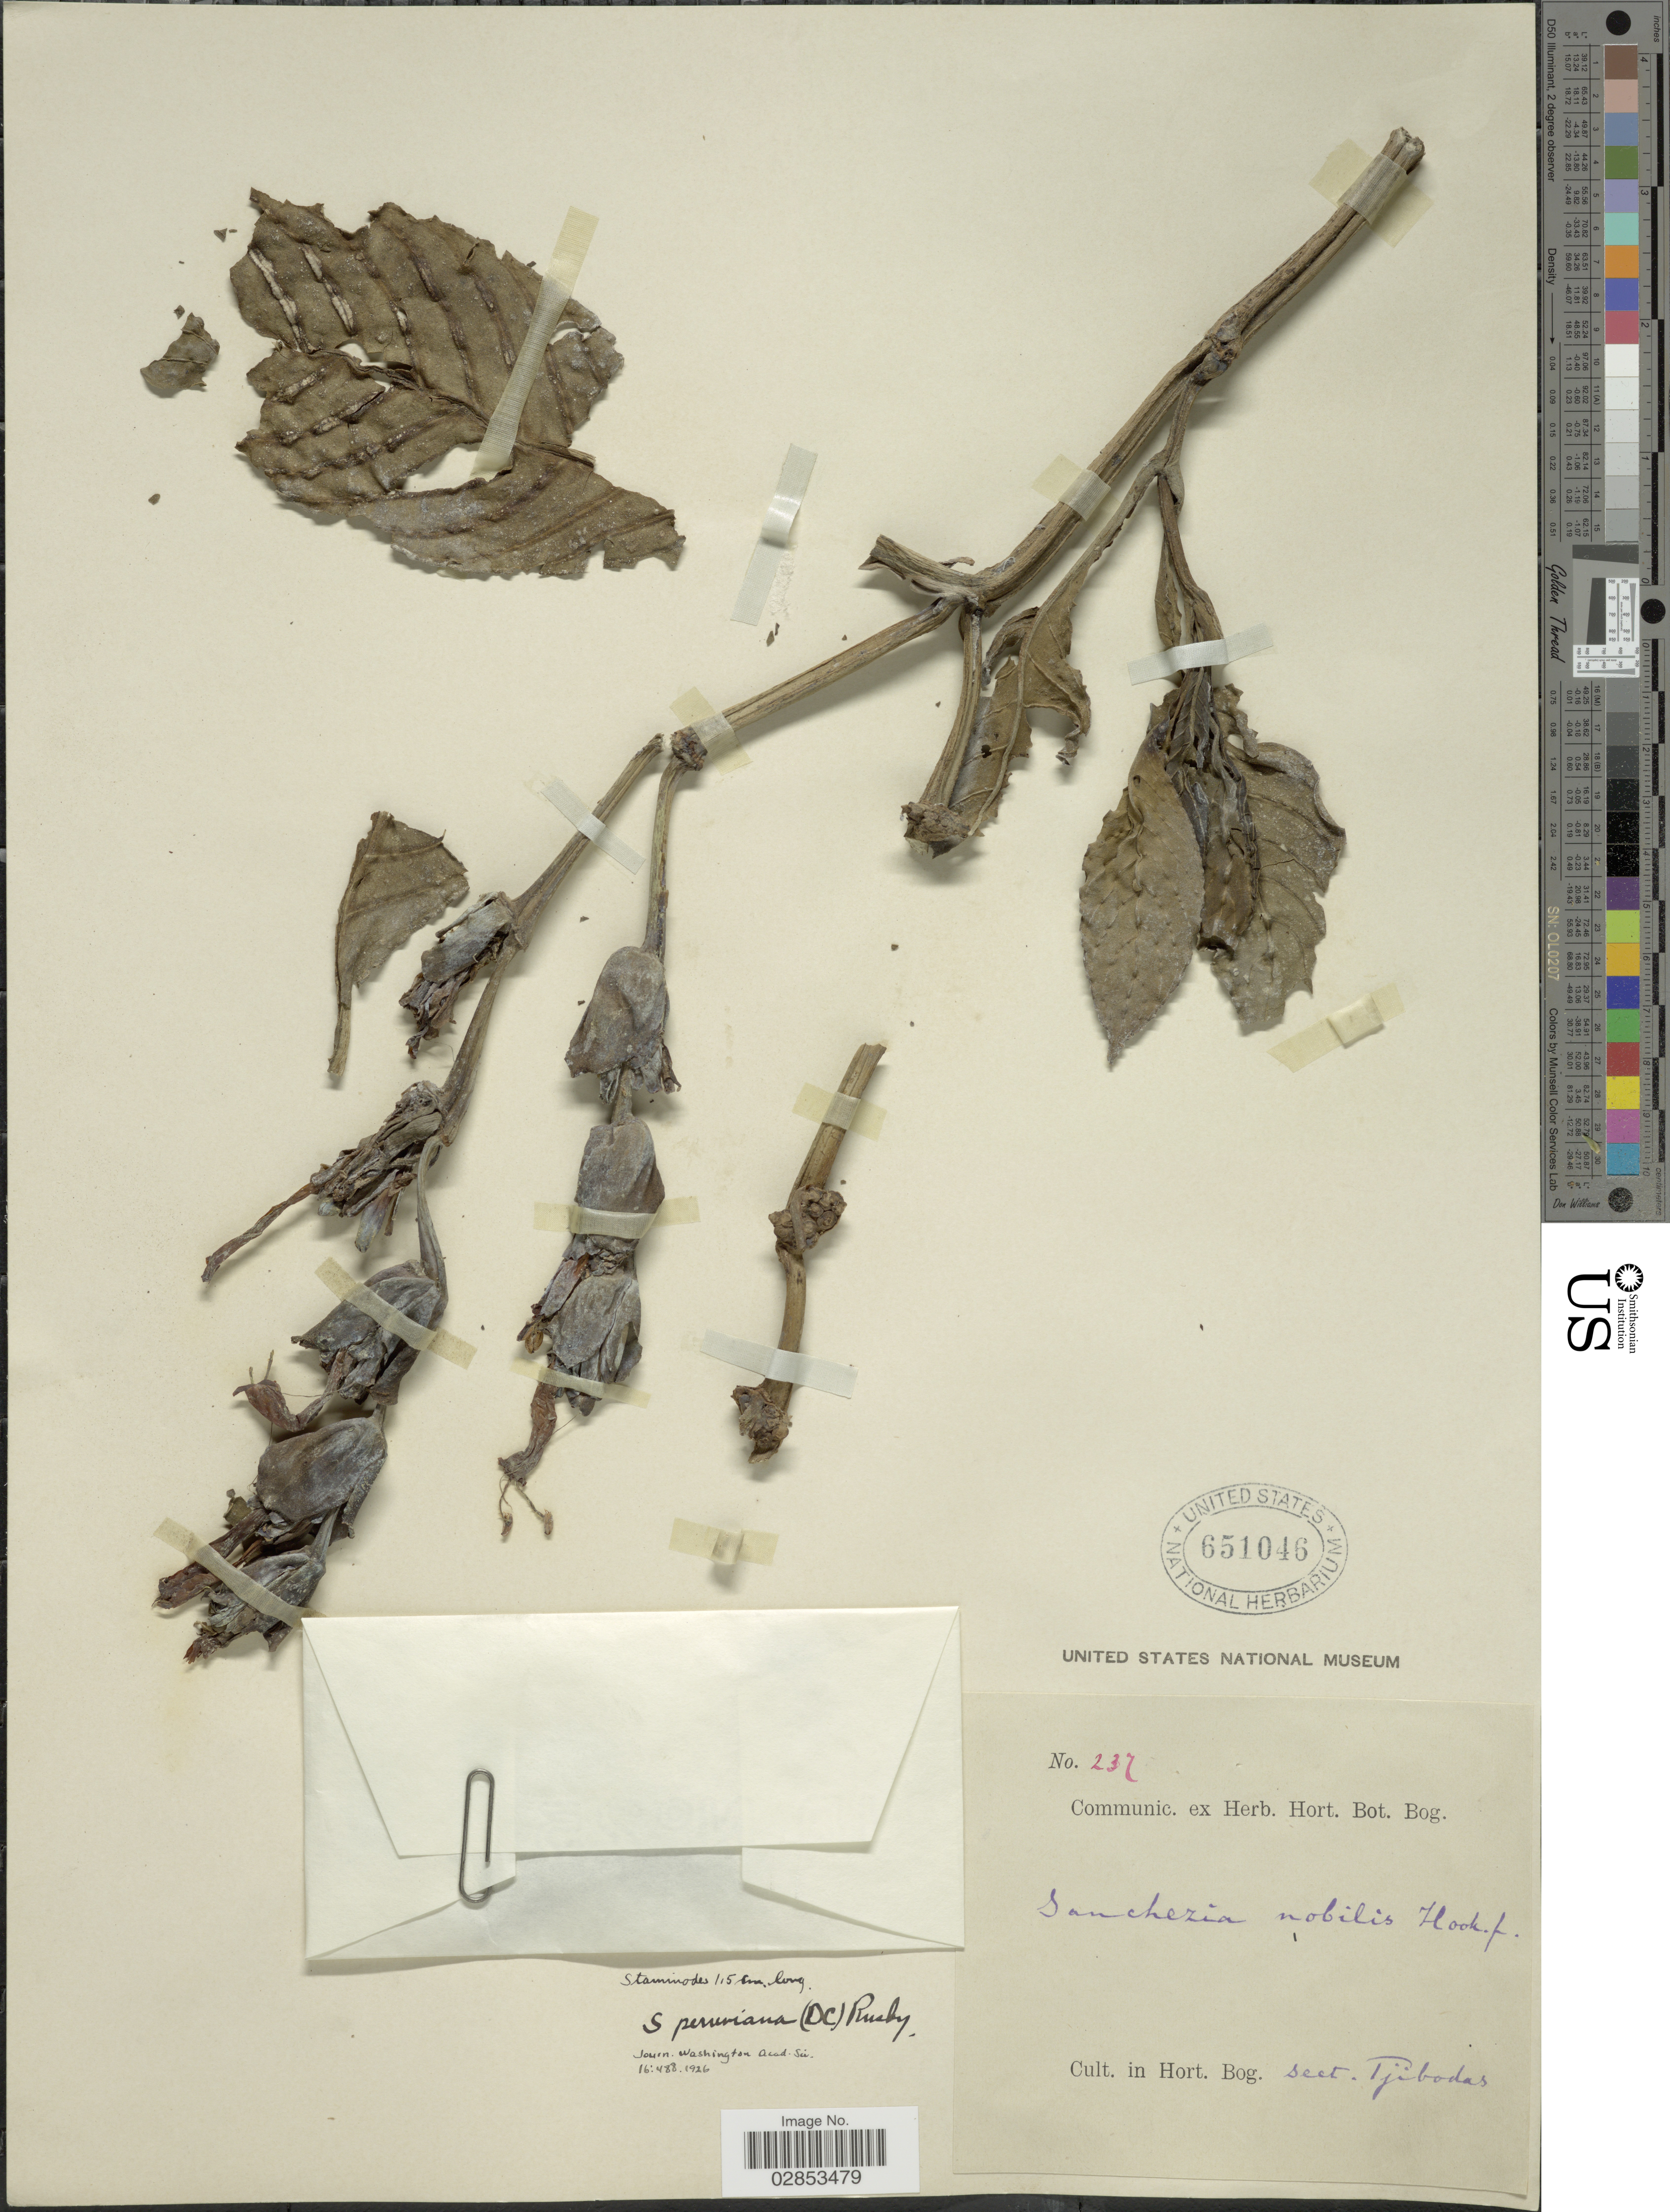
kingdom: Plantae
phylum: Tracheophyta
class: Magnoliopsida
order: Lamiales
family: Acanthaceae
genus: Sanchezia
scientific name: Sanchezia oblonga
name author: Ruiz & Pav.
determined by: Azevedo, Igor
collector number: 237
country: Indonesia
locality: Cult. in Hort. Bog. Sect. Tjibodas.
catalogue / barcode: US 651046